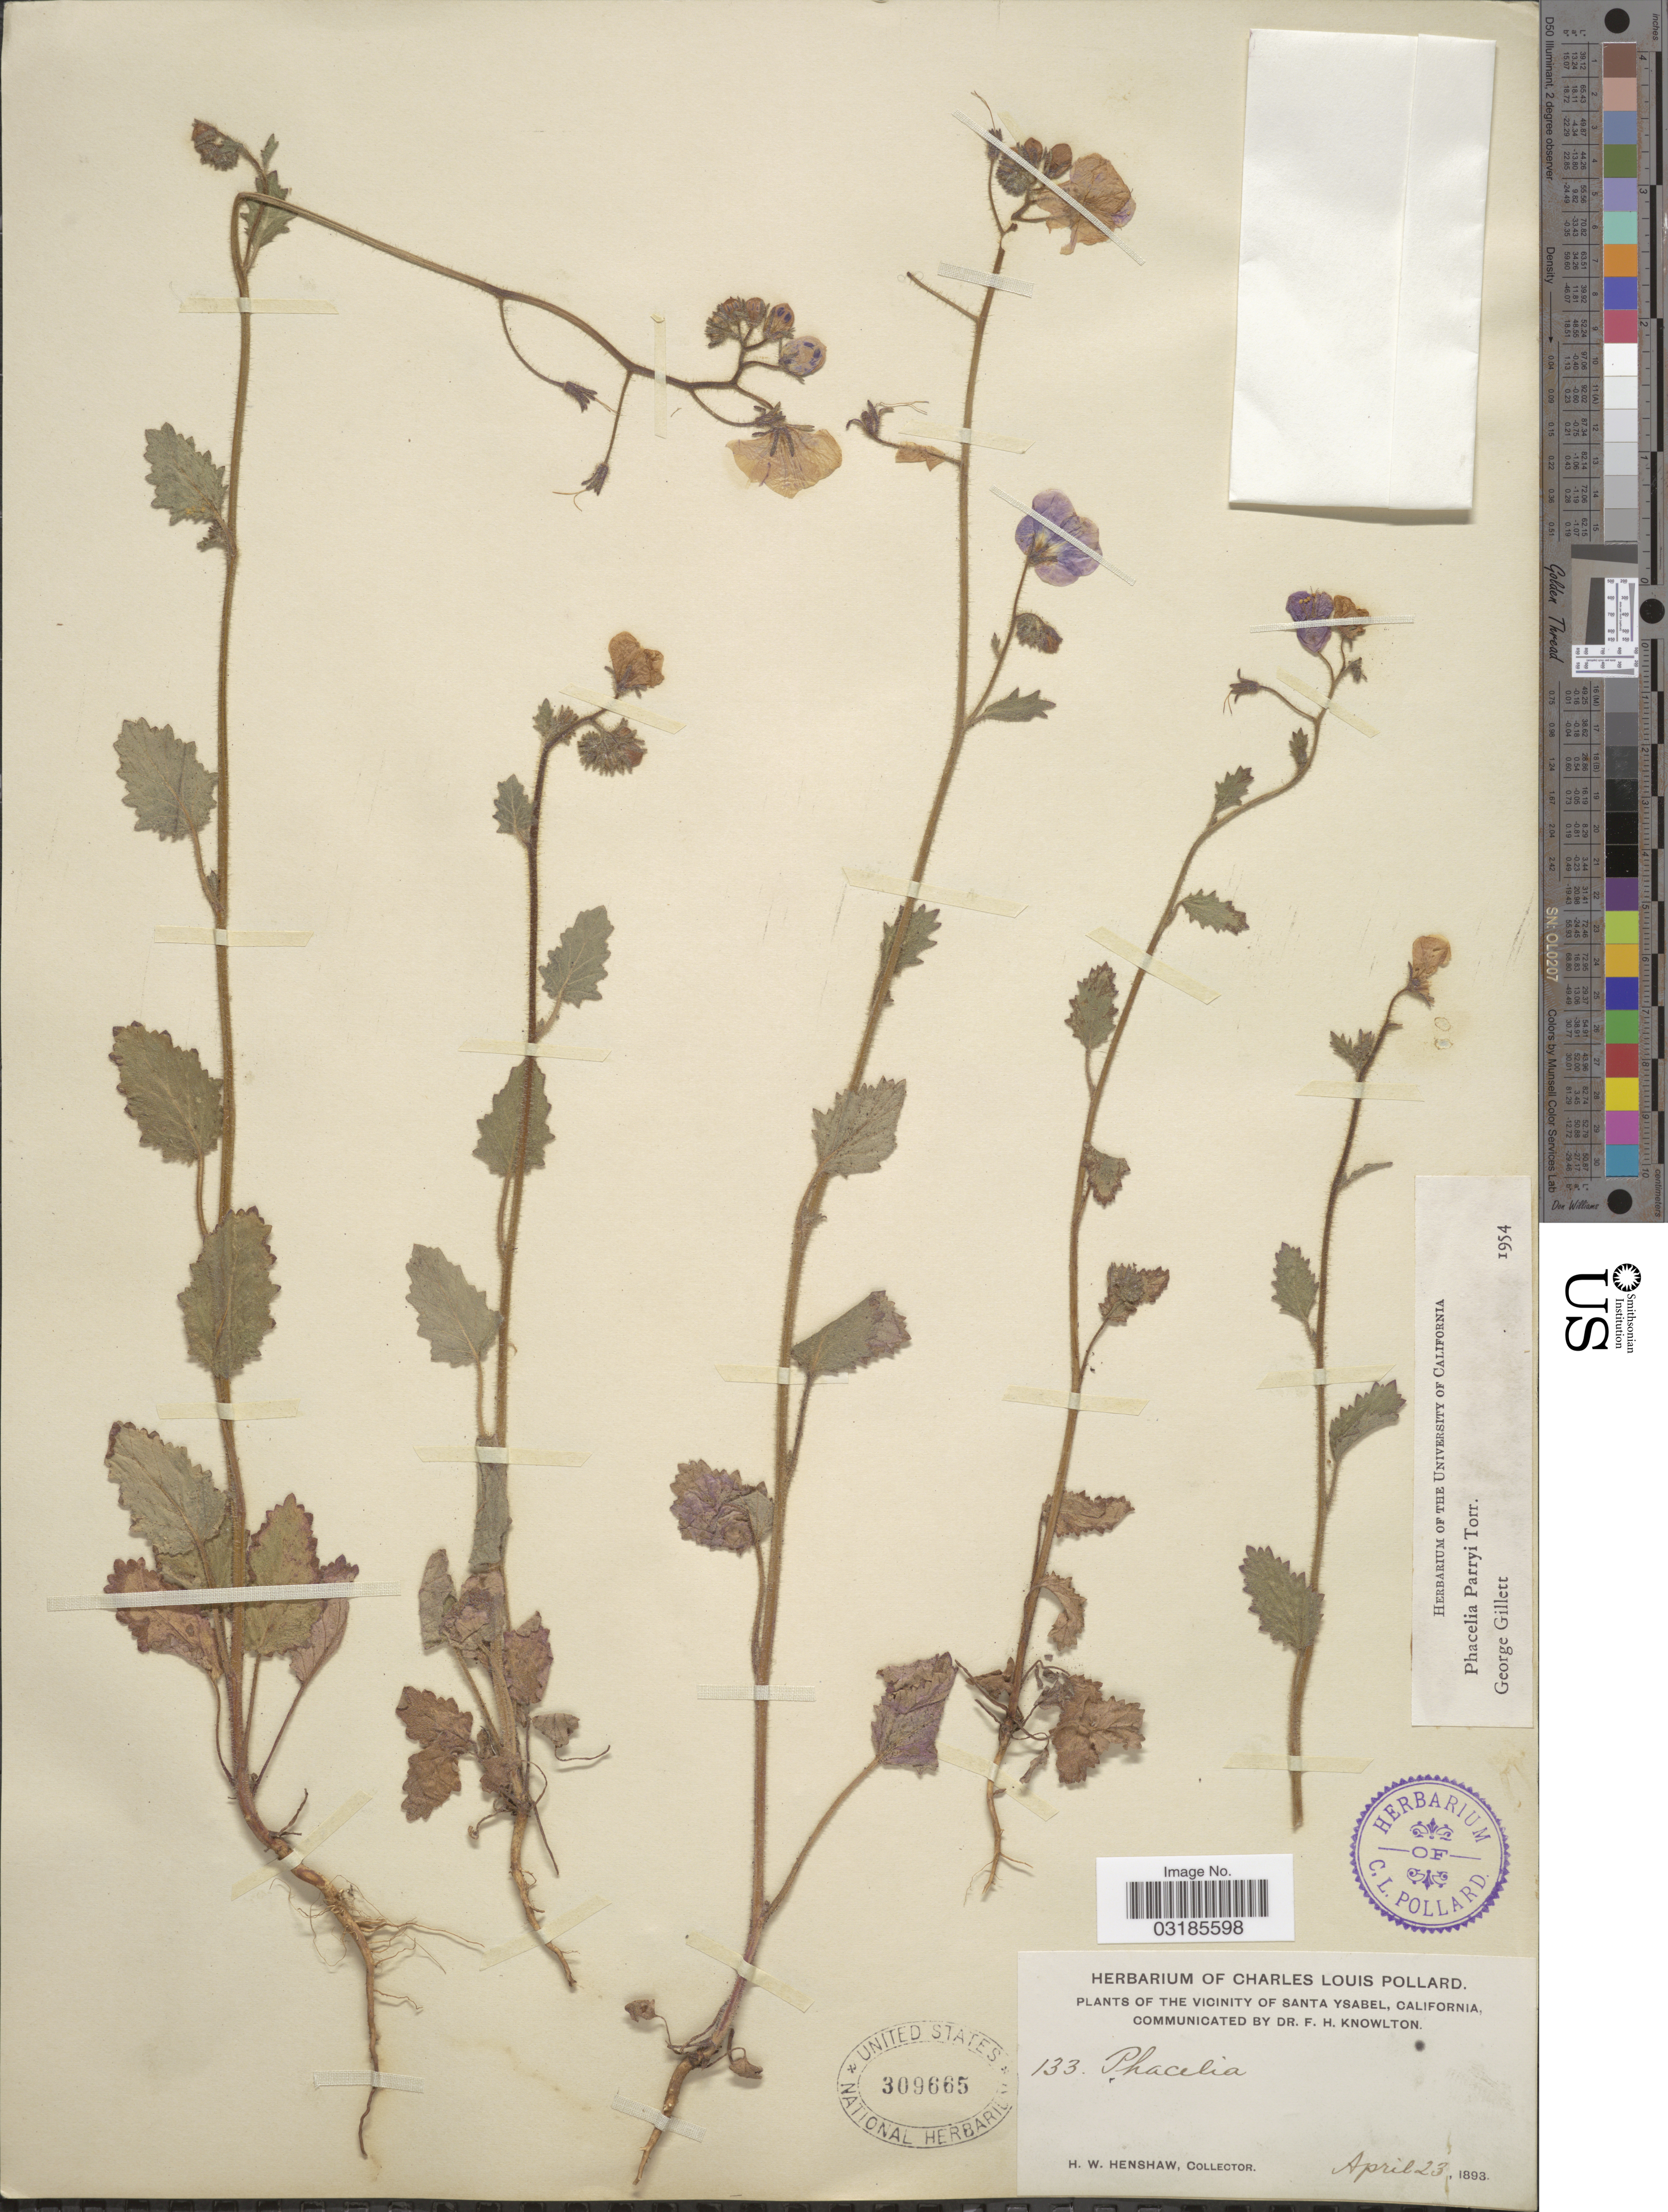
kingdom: Plantae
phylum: Tracheophyta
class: Magnoliopsida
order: Boraginales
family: Hydrophyllaceae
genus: Phacelia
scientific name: Phacelia parryi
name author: Torr. in Emory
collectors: H. Henshaw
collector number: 133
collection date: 1893-04-23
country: United States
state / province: California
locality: The vicinity of Santa Ysabel.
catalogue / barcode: US 309665